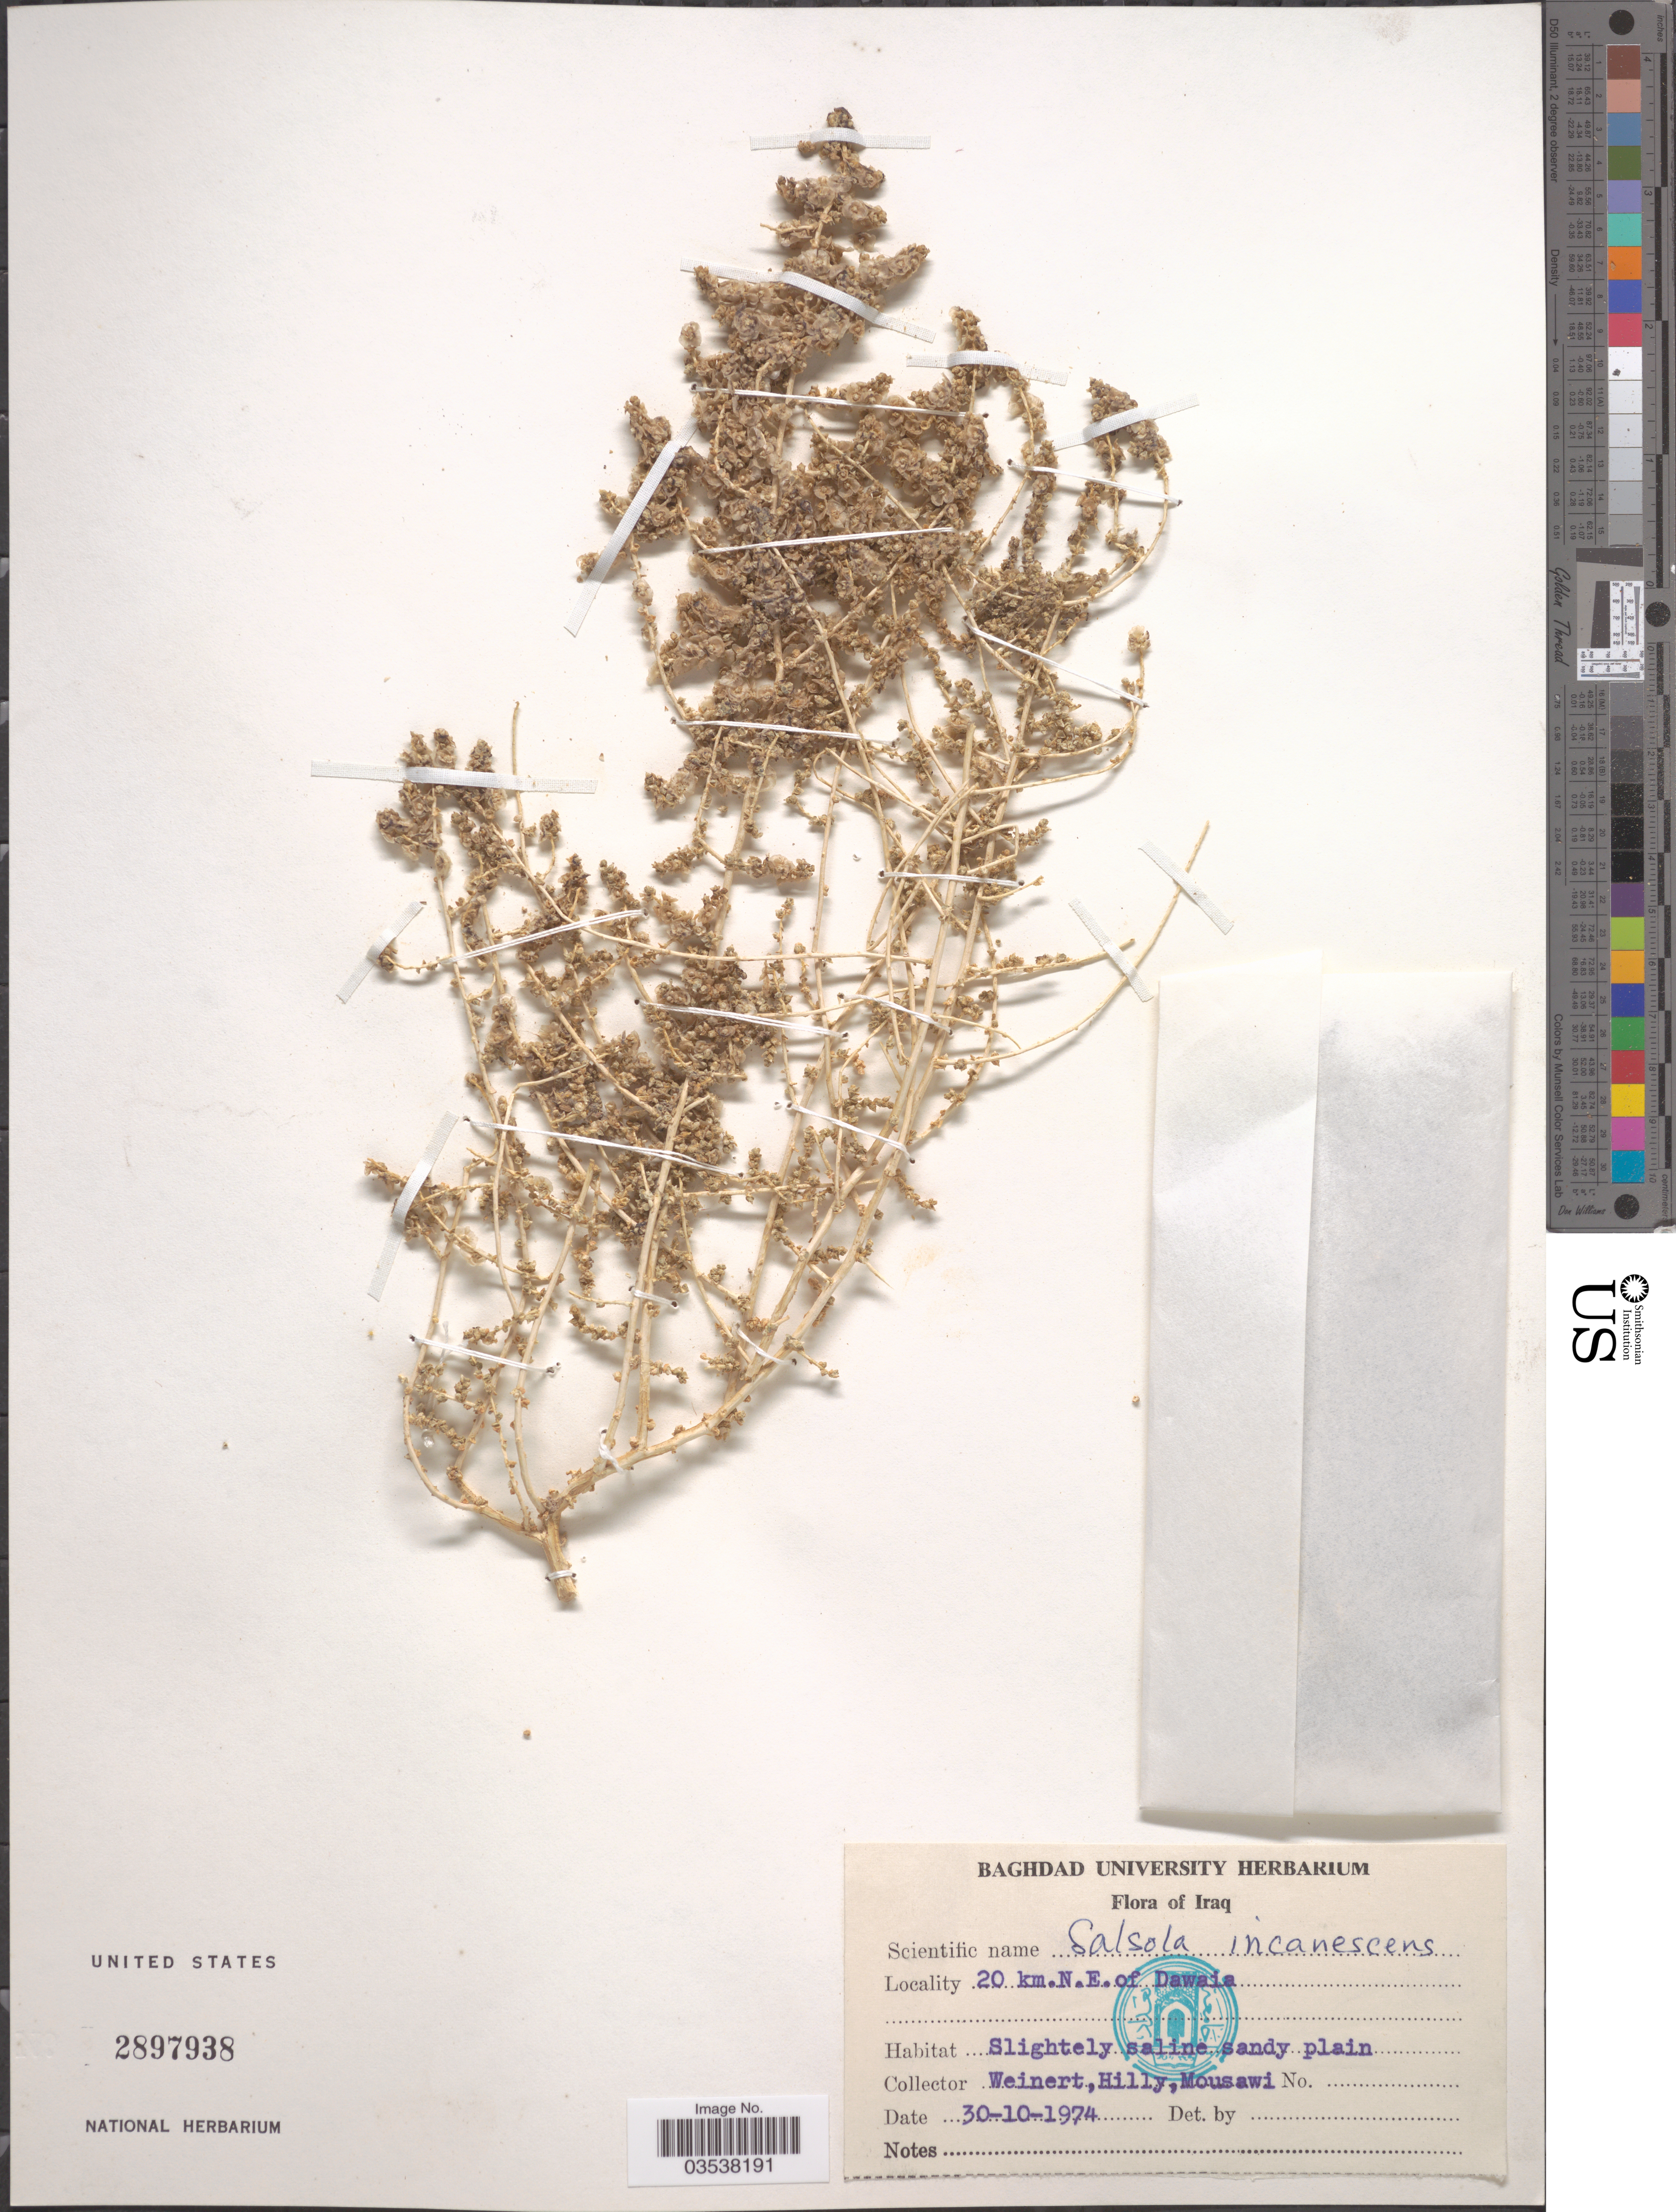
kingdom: Plantae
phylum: Tracheophyta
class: Magnoliopsida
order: Caryophyllales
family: Amaranthaceae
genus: Caroxylon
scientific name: Caroxylon incanescens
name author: (C.A. Mey.) Akhani & Roalson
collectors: Weinert, --, Hilly & Mousawi, --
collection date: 1974-10-30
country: Iraq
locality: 20 km. N. E. of Dawaia.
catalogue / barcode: US 2897938